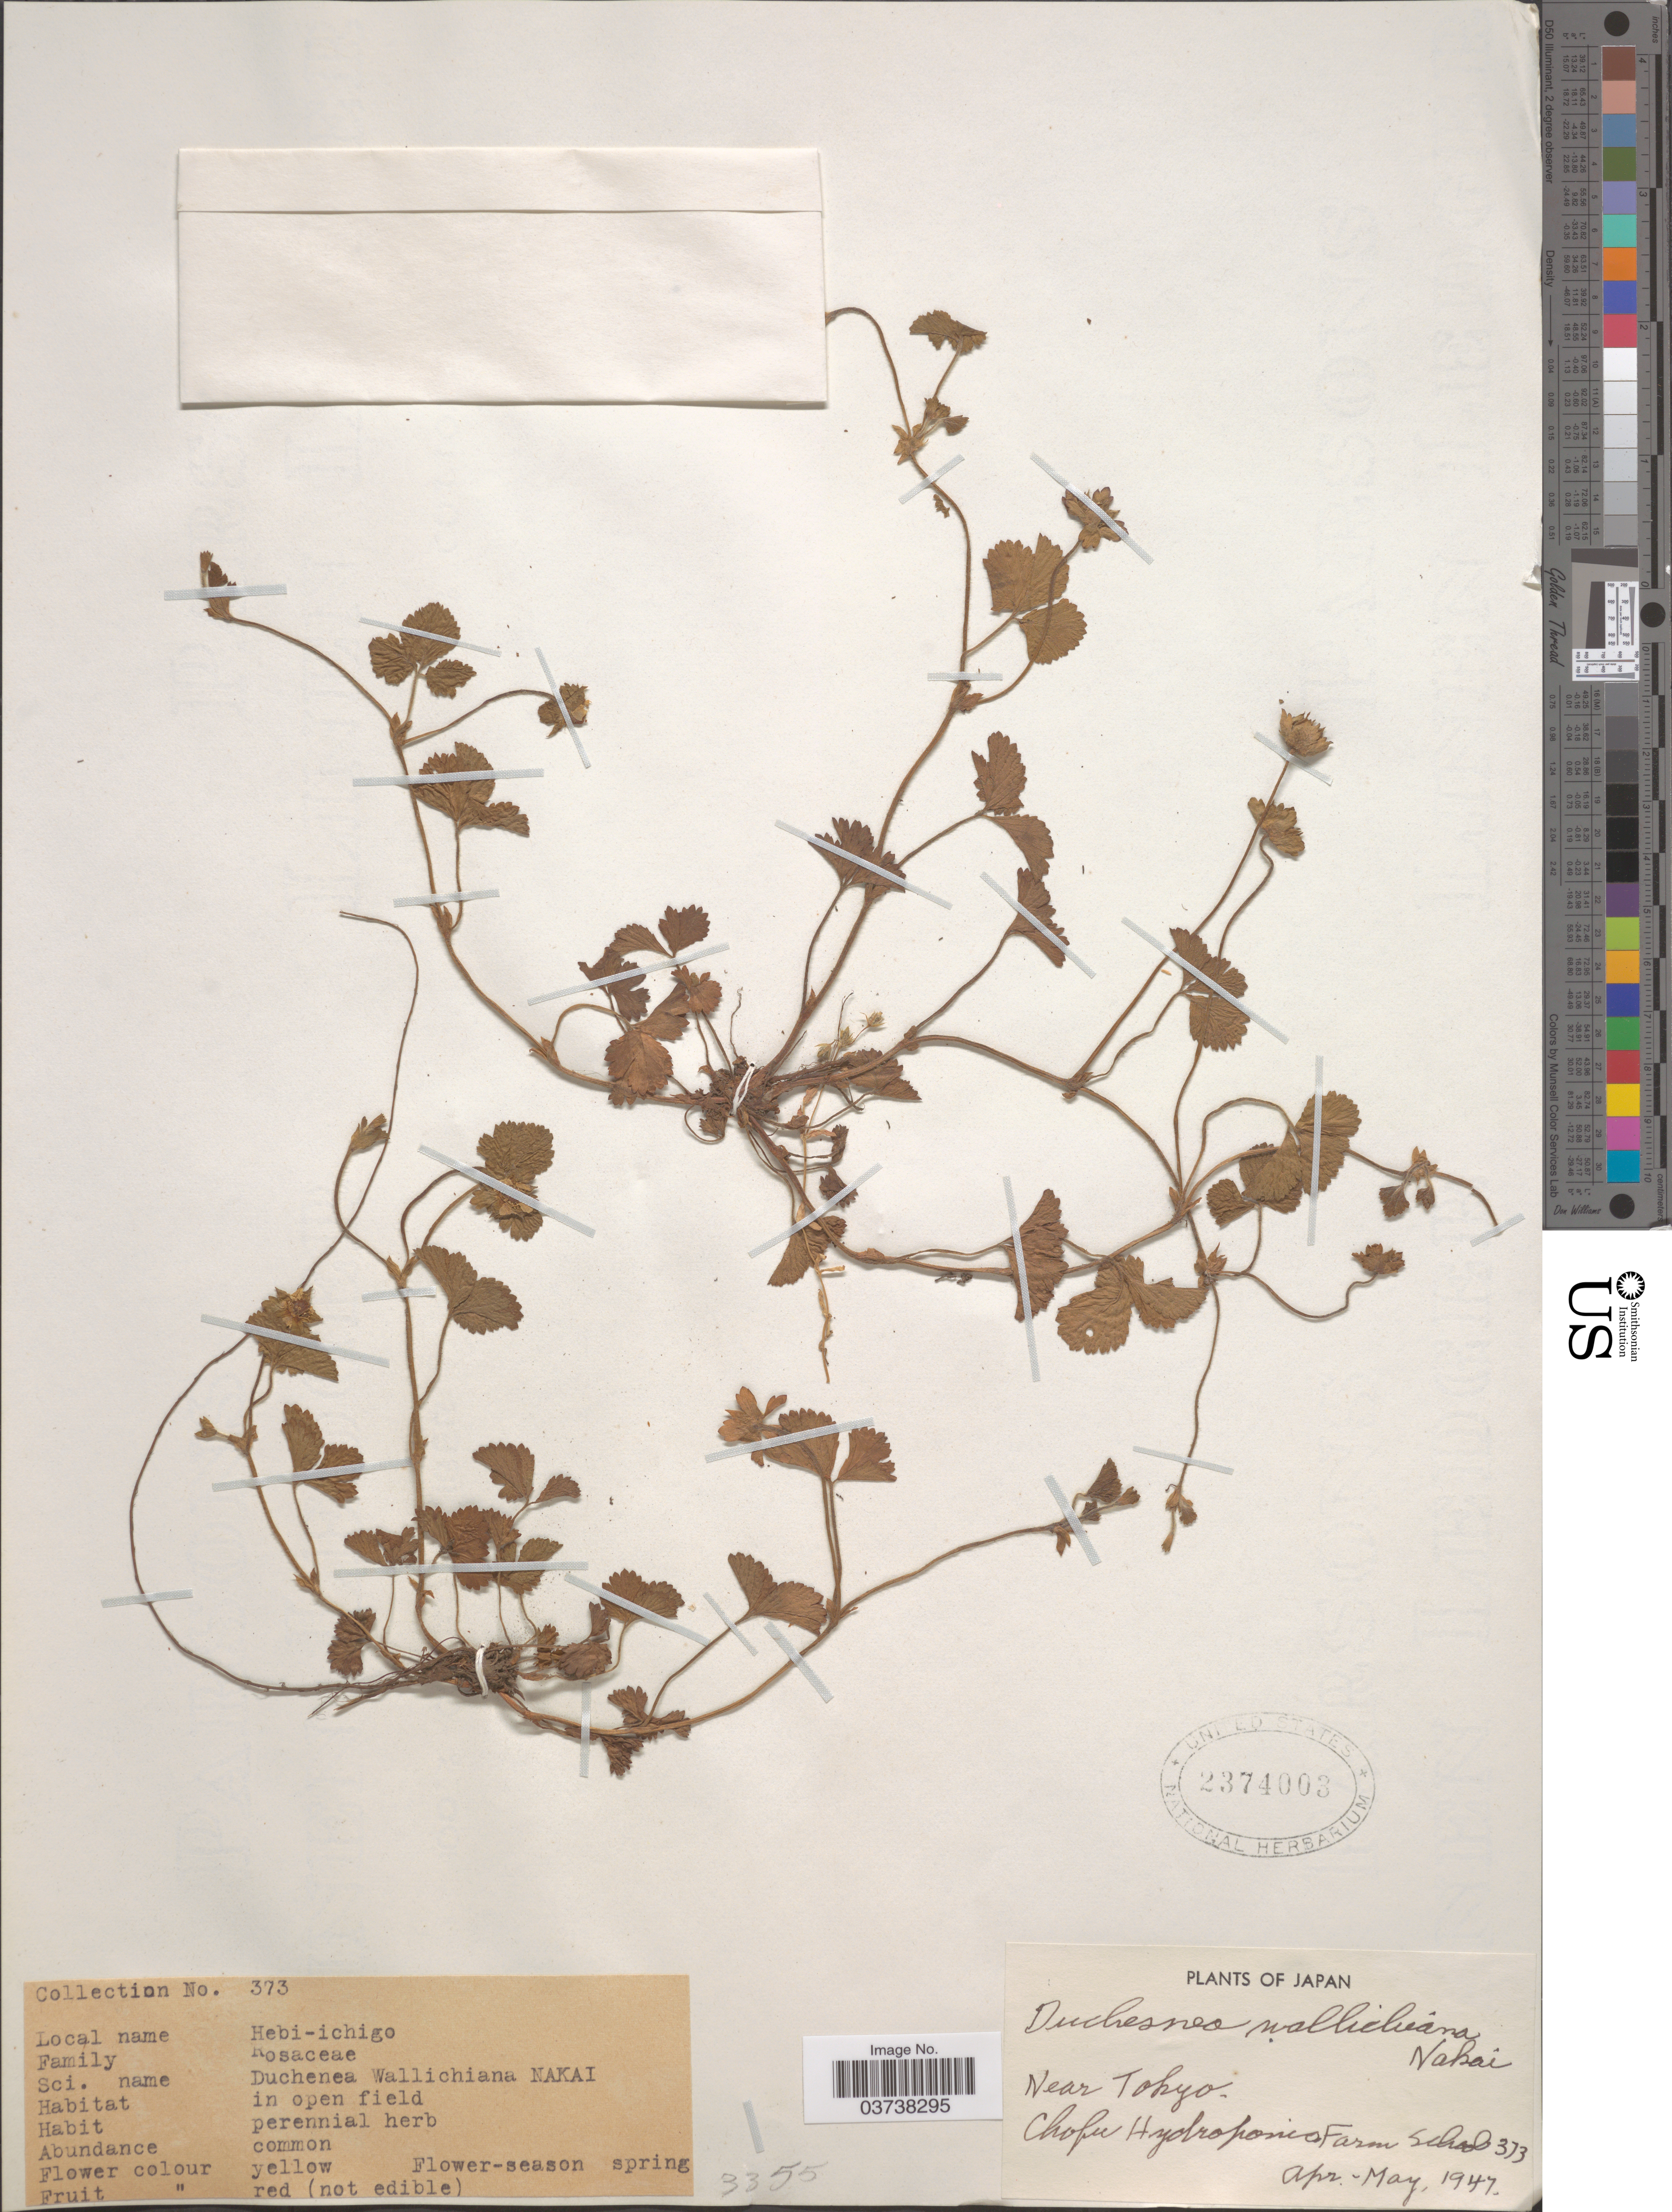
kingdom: Plantae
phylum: Tracheophyta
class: Magnoliopsida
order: Rosales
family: Rosaceae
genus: Potentilla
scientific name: Potentilla indica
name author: (Andrews) Th. Wolf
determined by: Strong, Mark T., (BOT), Smithsonian Institution - National Museum of Natural History (UNITED STATES)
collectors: Chofu Hydrofonic Farm School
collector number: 373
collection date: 1947-04/1947-05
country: Japan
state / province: Tokyo, Federal City of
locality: Tokyo.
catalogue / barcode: US 2374003